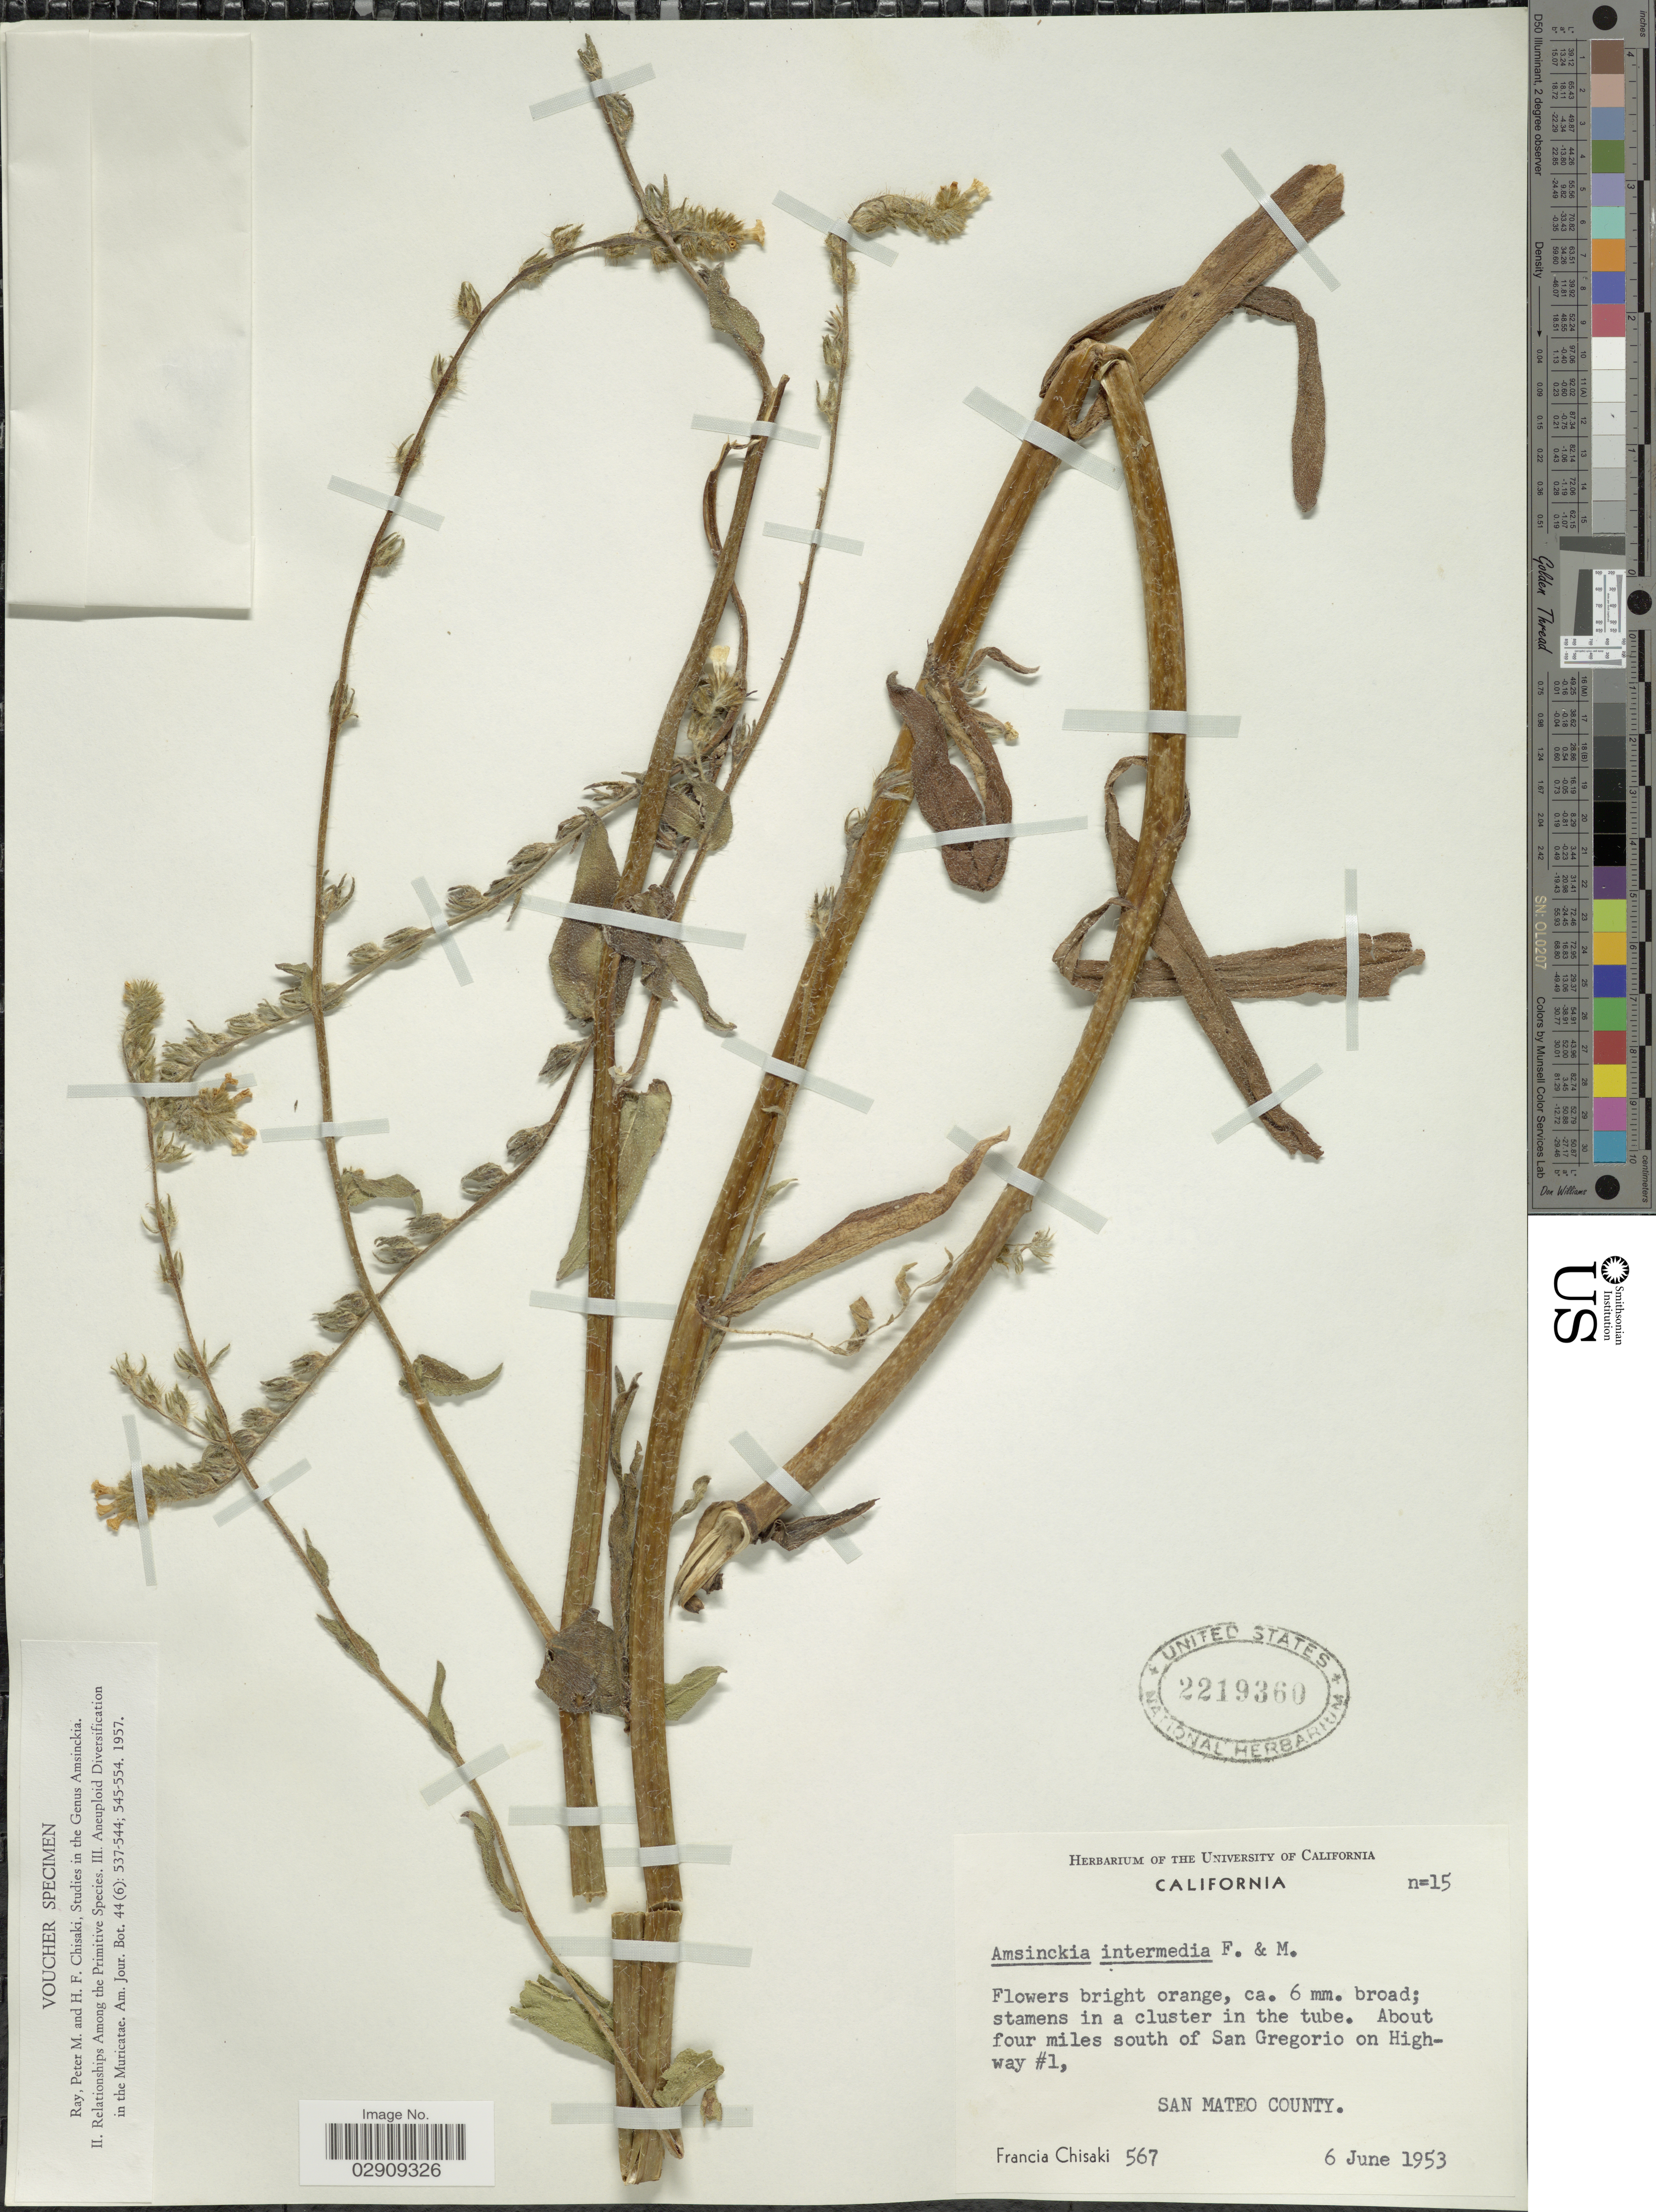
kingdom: Plantae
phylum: Tracheophyta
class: Magnoliopsida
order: Boraginales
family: Boraginaceae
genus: Amsinckia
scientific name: Amsinckia menziesii var. intermedia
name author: (Fisch. & C.A. Mey.) Ganders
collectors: F. Chisaki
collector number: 567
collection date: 1953-06-06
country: United States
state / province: California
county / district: San Mateo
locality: About four miles south of San Gregorio on Highway #1, San Mateo County.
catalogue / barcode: US 2219360